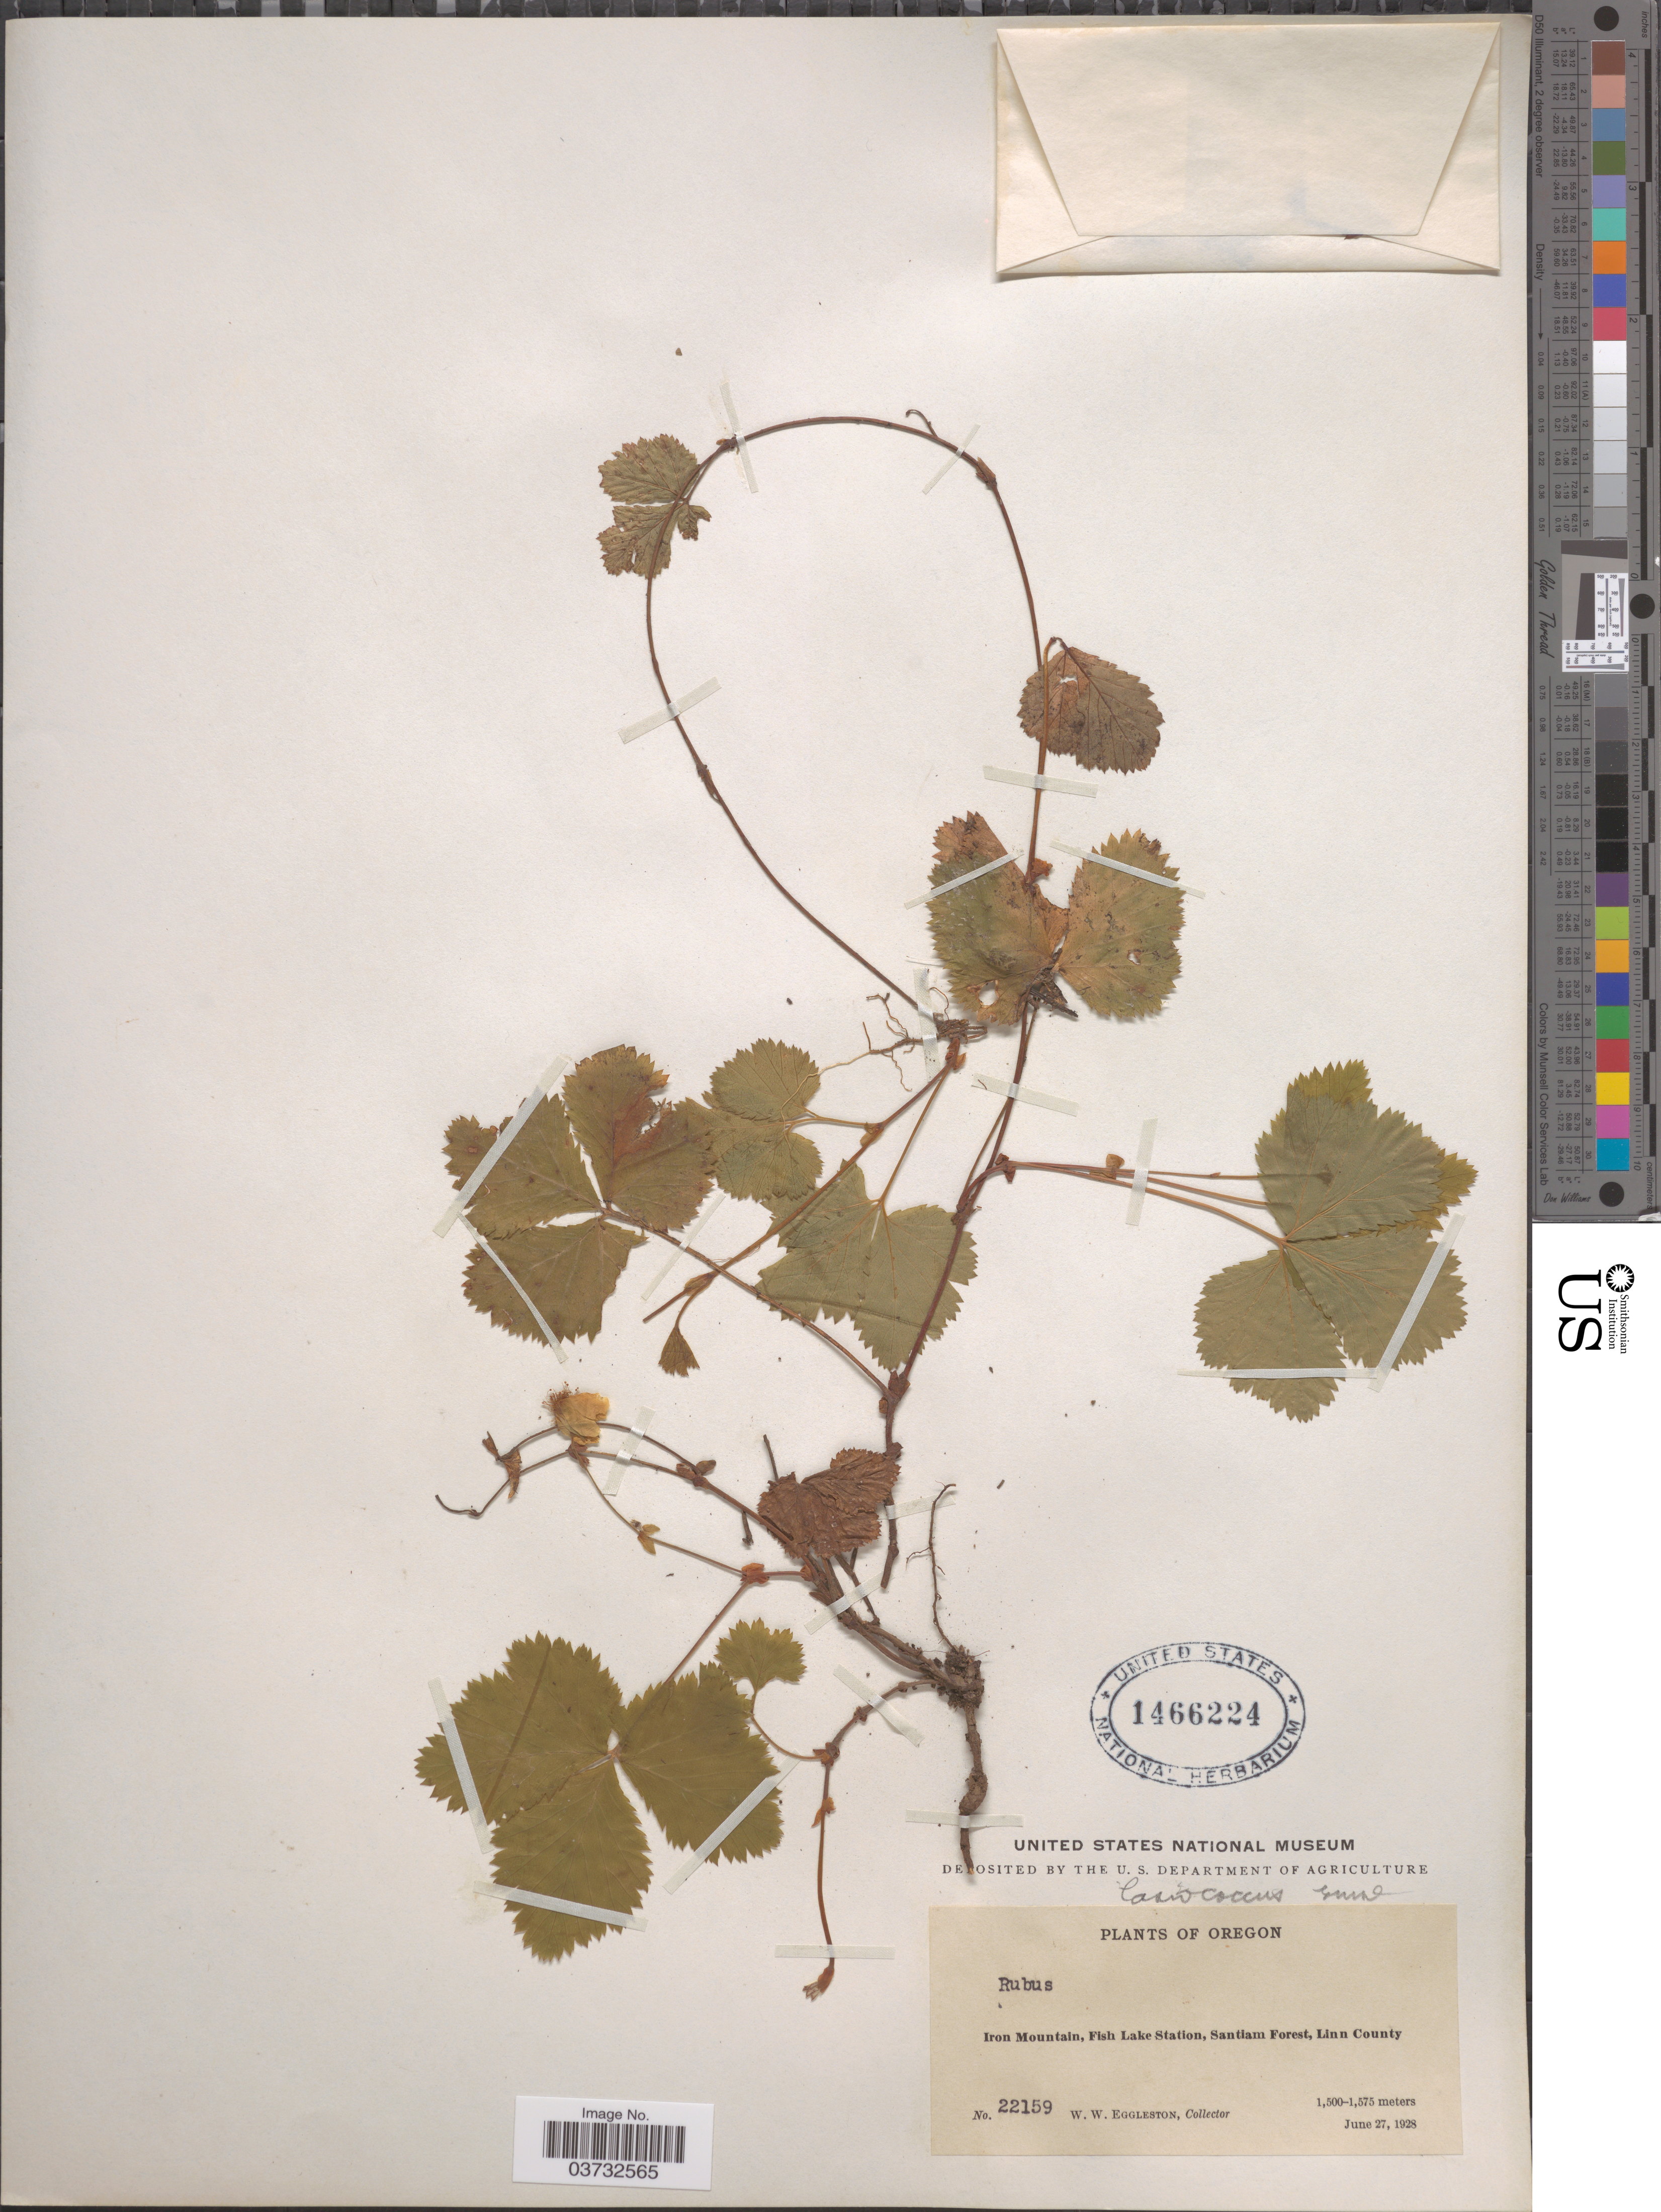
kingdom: Plantae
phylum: Tracheophyta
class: Magnoliopsida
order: Rosales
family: Rosaceae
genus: Rubus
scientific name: Rubus sp.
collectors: W. W. Eggleston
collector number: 22159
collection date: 1928-06-27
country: United States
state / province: Oregon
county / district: Linn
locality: Iron Mountain, Fish Lake Station, Santiam Forest, Linn County.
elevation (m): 1500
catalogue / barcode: US 1466224